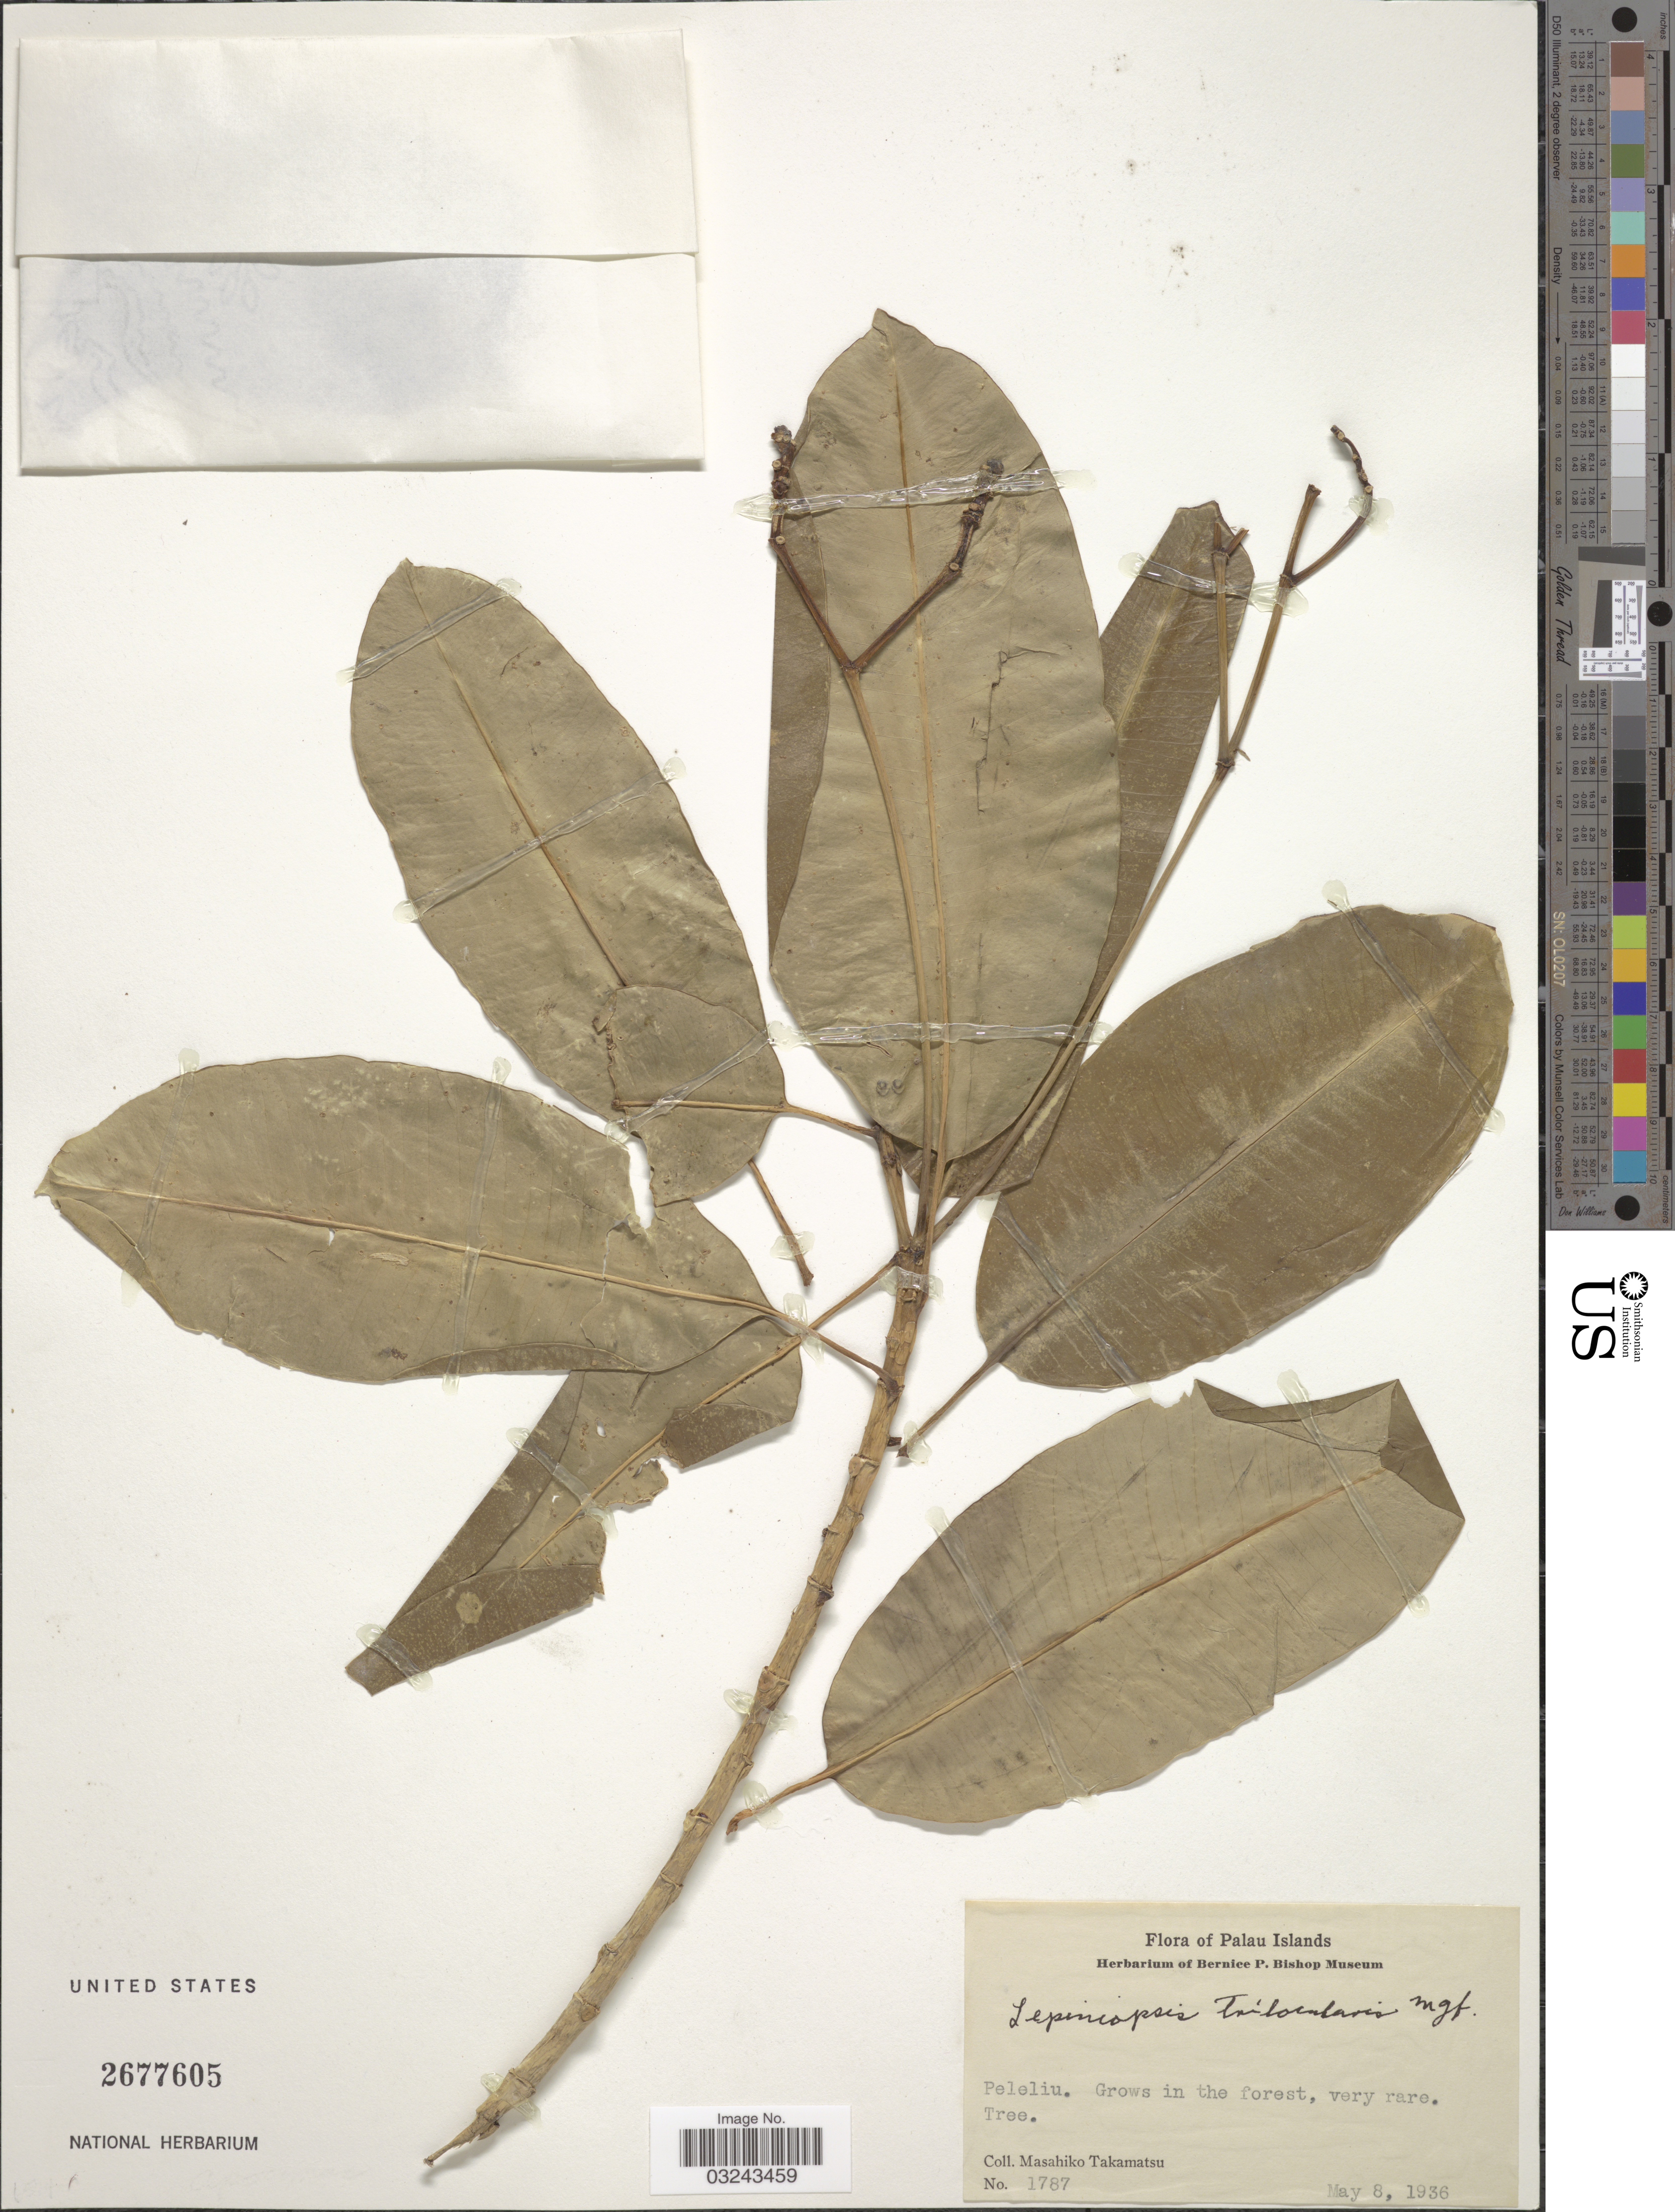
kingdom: Plantae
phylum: Tracheophyta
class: Magnoliopsida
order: Gentianales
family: Apocynaceae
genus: Lepiniopsis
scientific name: Lepiniopsis trilocularis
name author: Markgr.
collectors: M. Takamatsu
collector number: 1787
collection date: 1936-05-08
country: Palau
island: Beliliou [Peleliu]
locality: Palau Islands, Peleliu.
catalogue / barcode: US 2677605